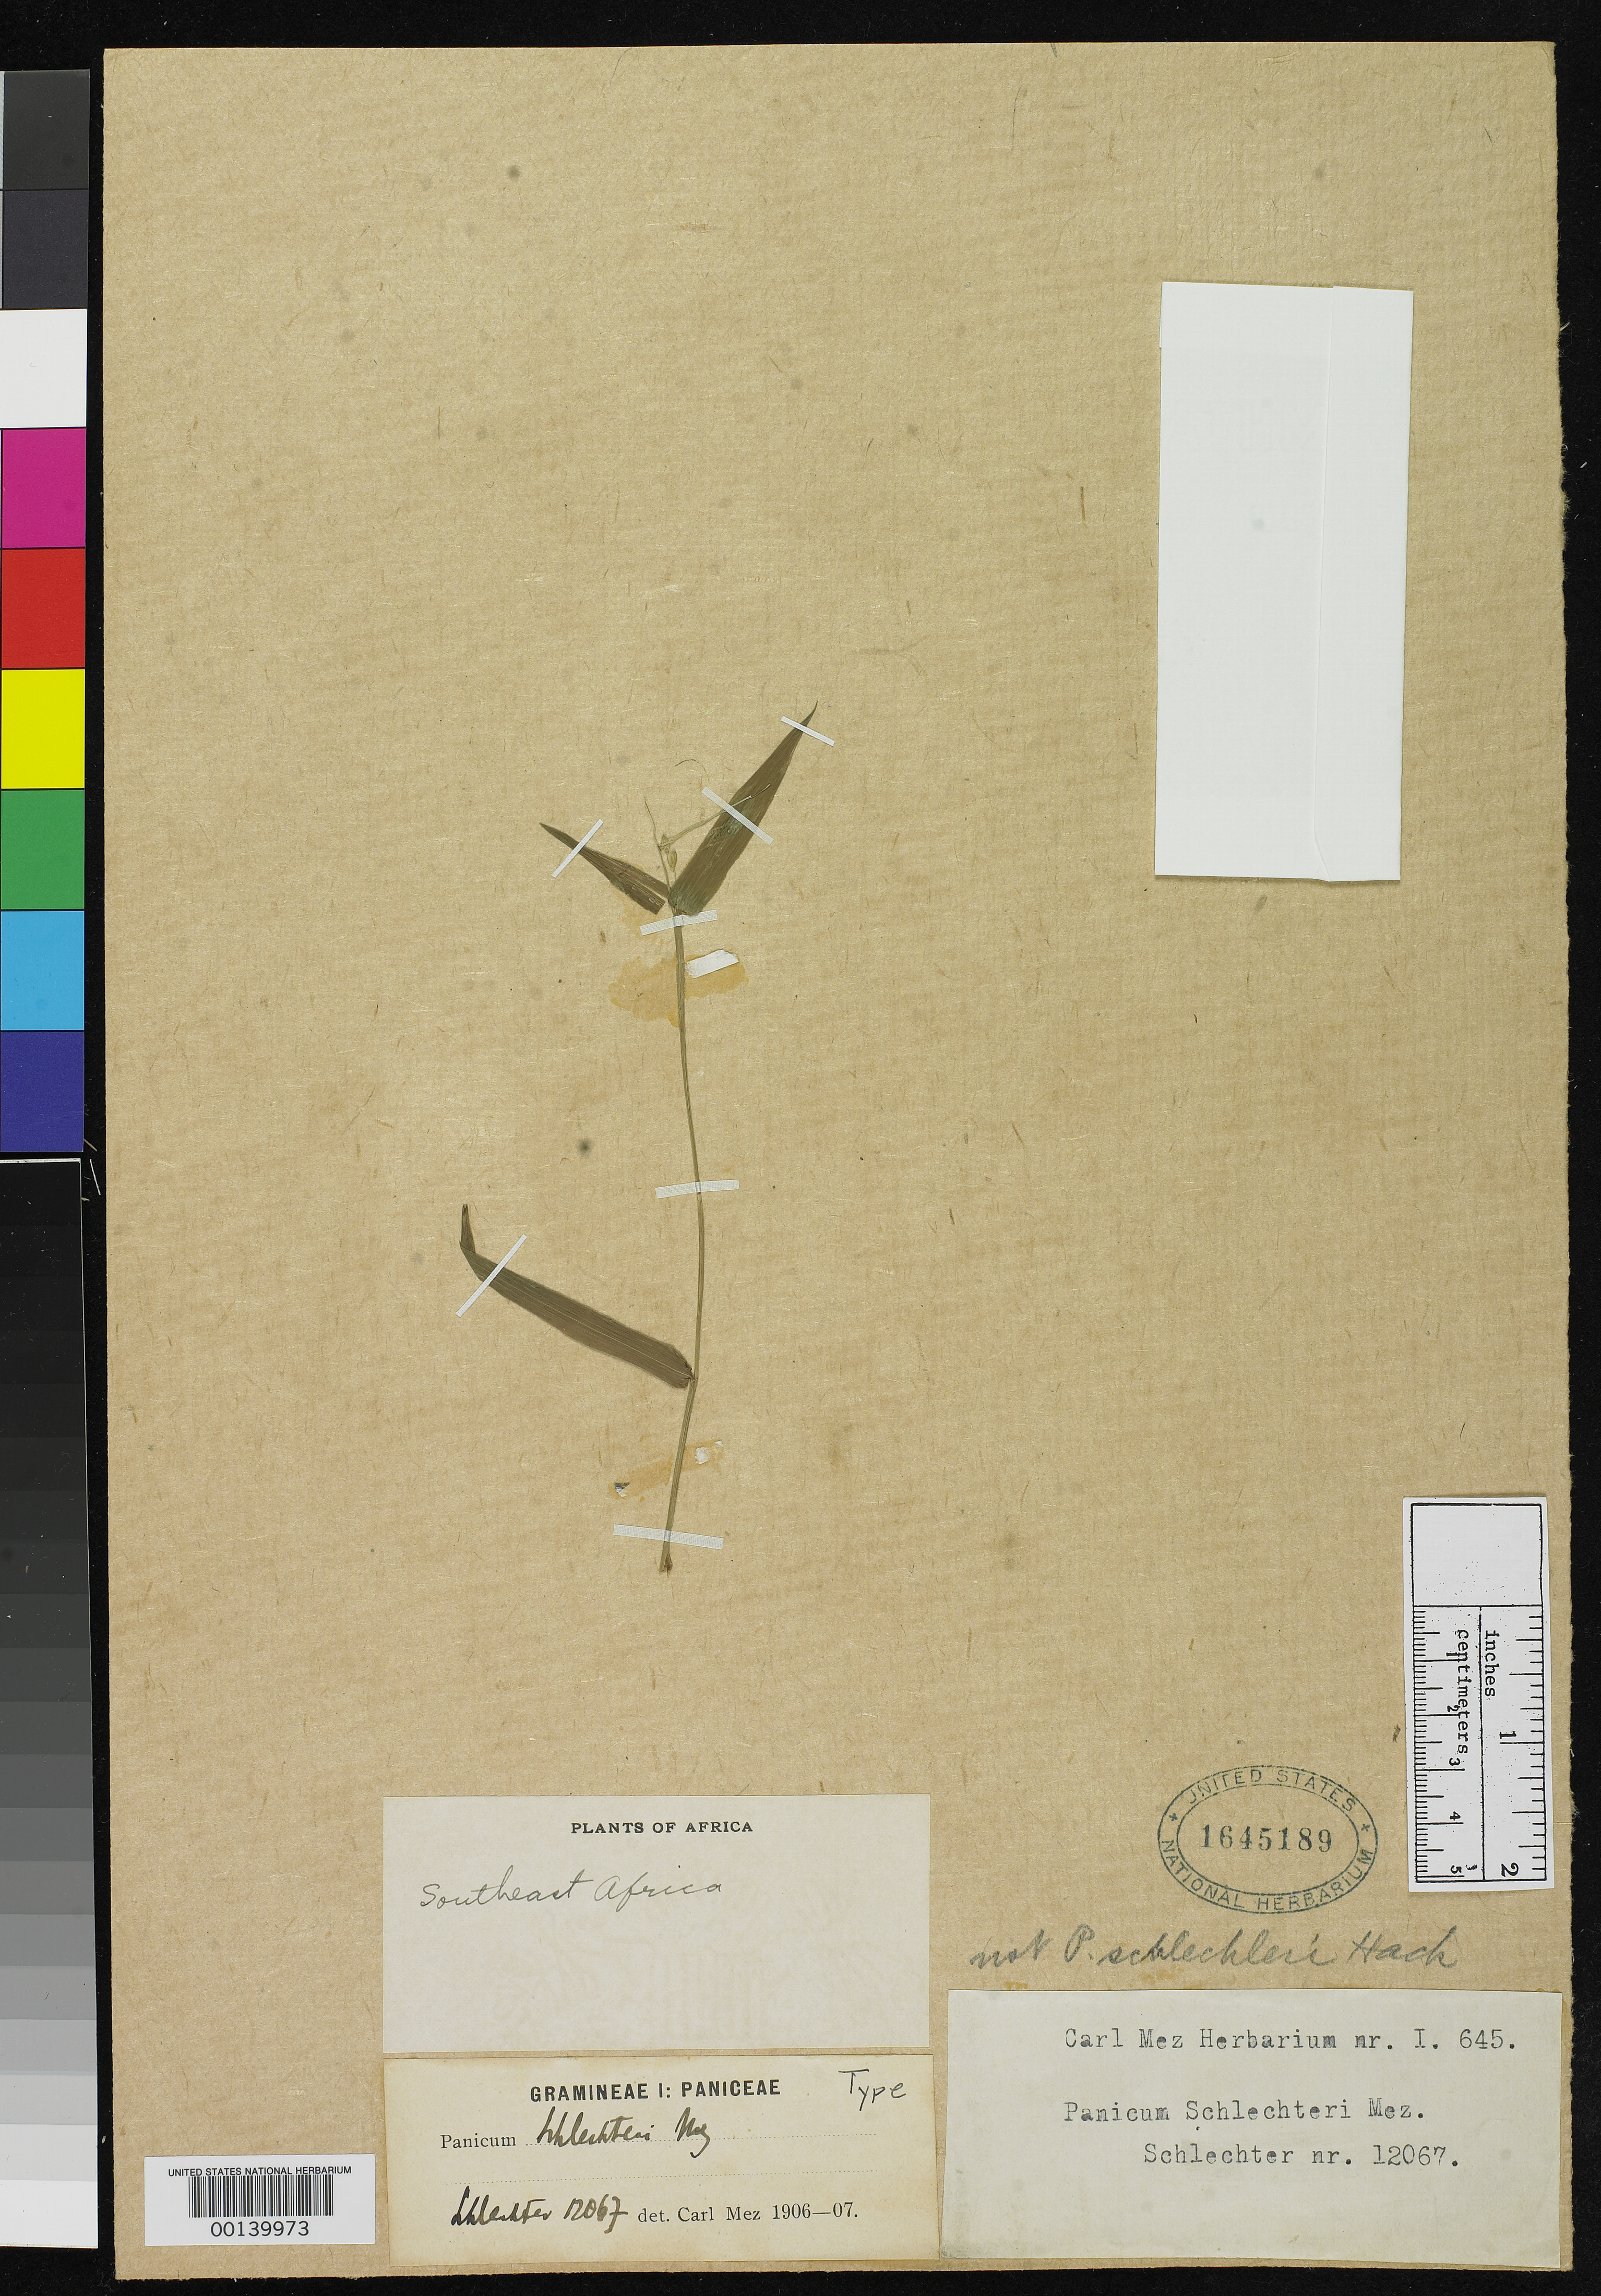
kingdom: Plantae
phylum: Tracheophyta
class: Liliopsida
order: Poales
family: Poaceae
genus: Panicum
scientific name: Panicum schlechteri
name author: Mez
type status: Type Fragment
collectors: F. R. R. Schlechter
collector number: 12067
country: Mozambique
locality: Southeast Africa, Jnyamasan.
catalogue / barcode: US 1645189